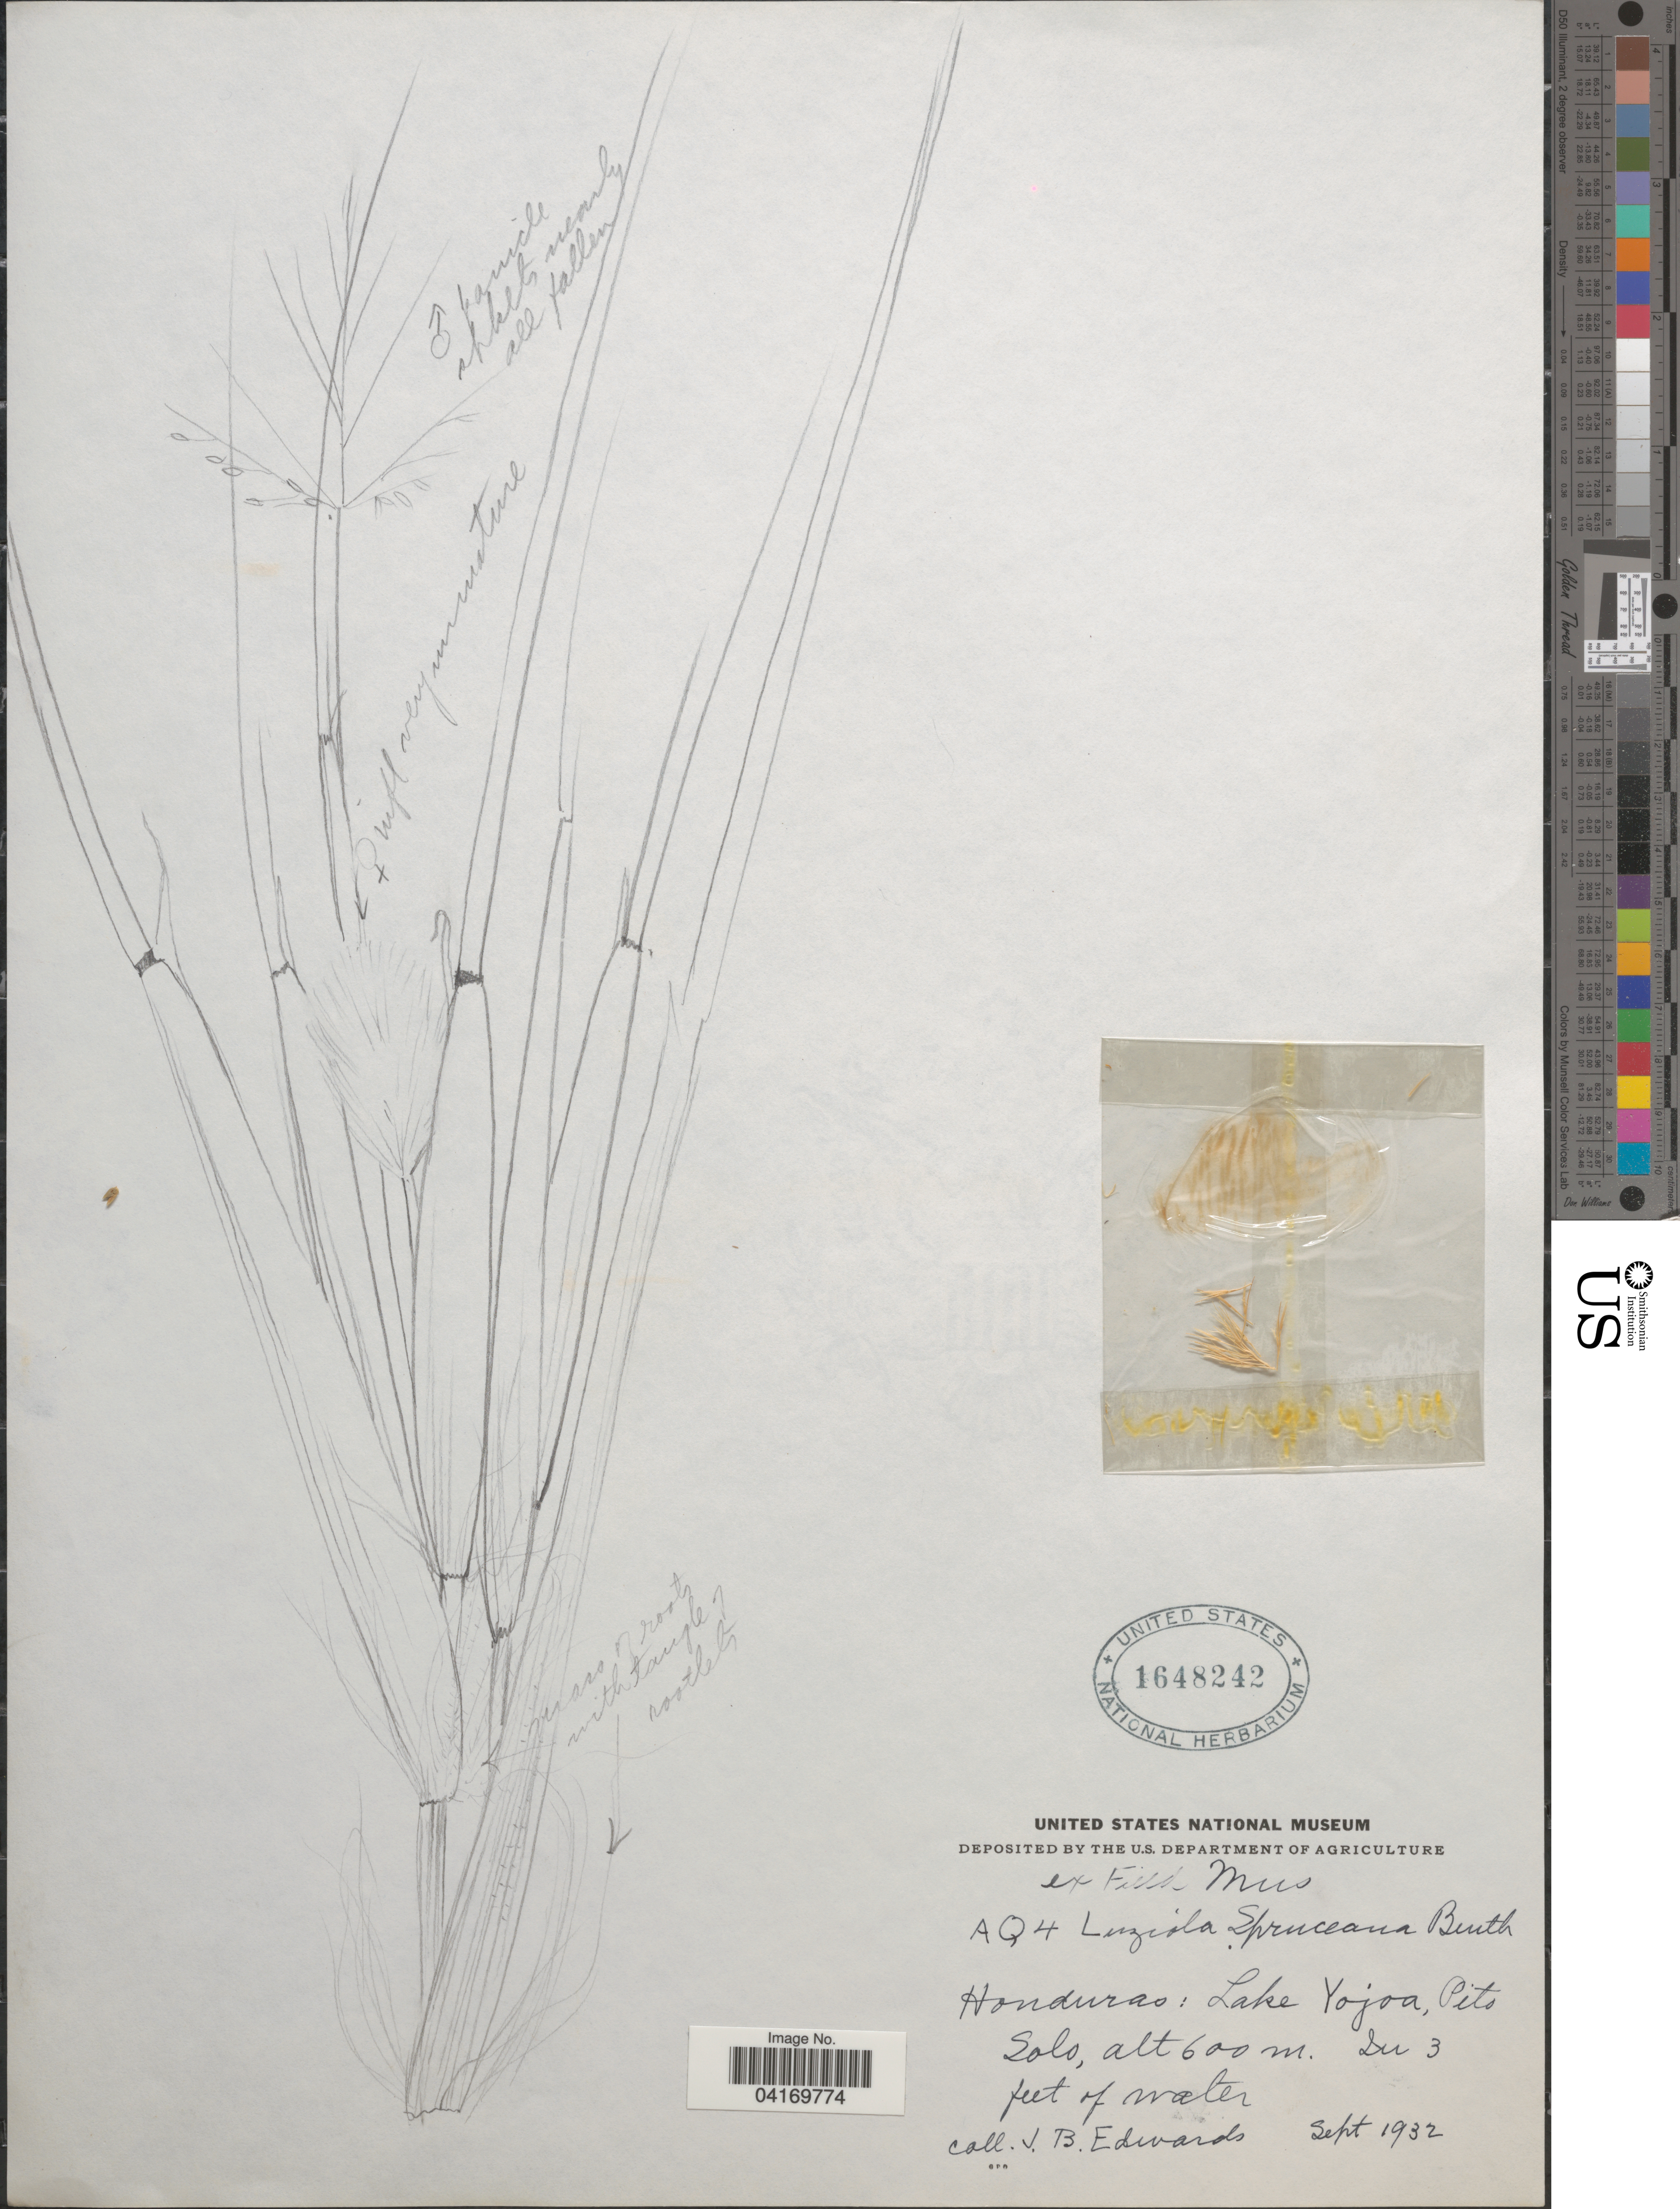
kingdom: Plantae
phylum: Tracheophyta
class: Liliopsida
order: Poales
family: Poaceae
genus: Luziola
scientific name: Luziola spruceana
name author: Benth. ex Döll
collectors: J. B. Edwards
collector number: AQ4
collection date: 1932-09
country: Honduras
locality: Lake Yojoa, Pito Solo.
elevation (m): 600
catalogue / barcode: US 1648242